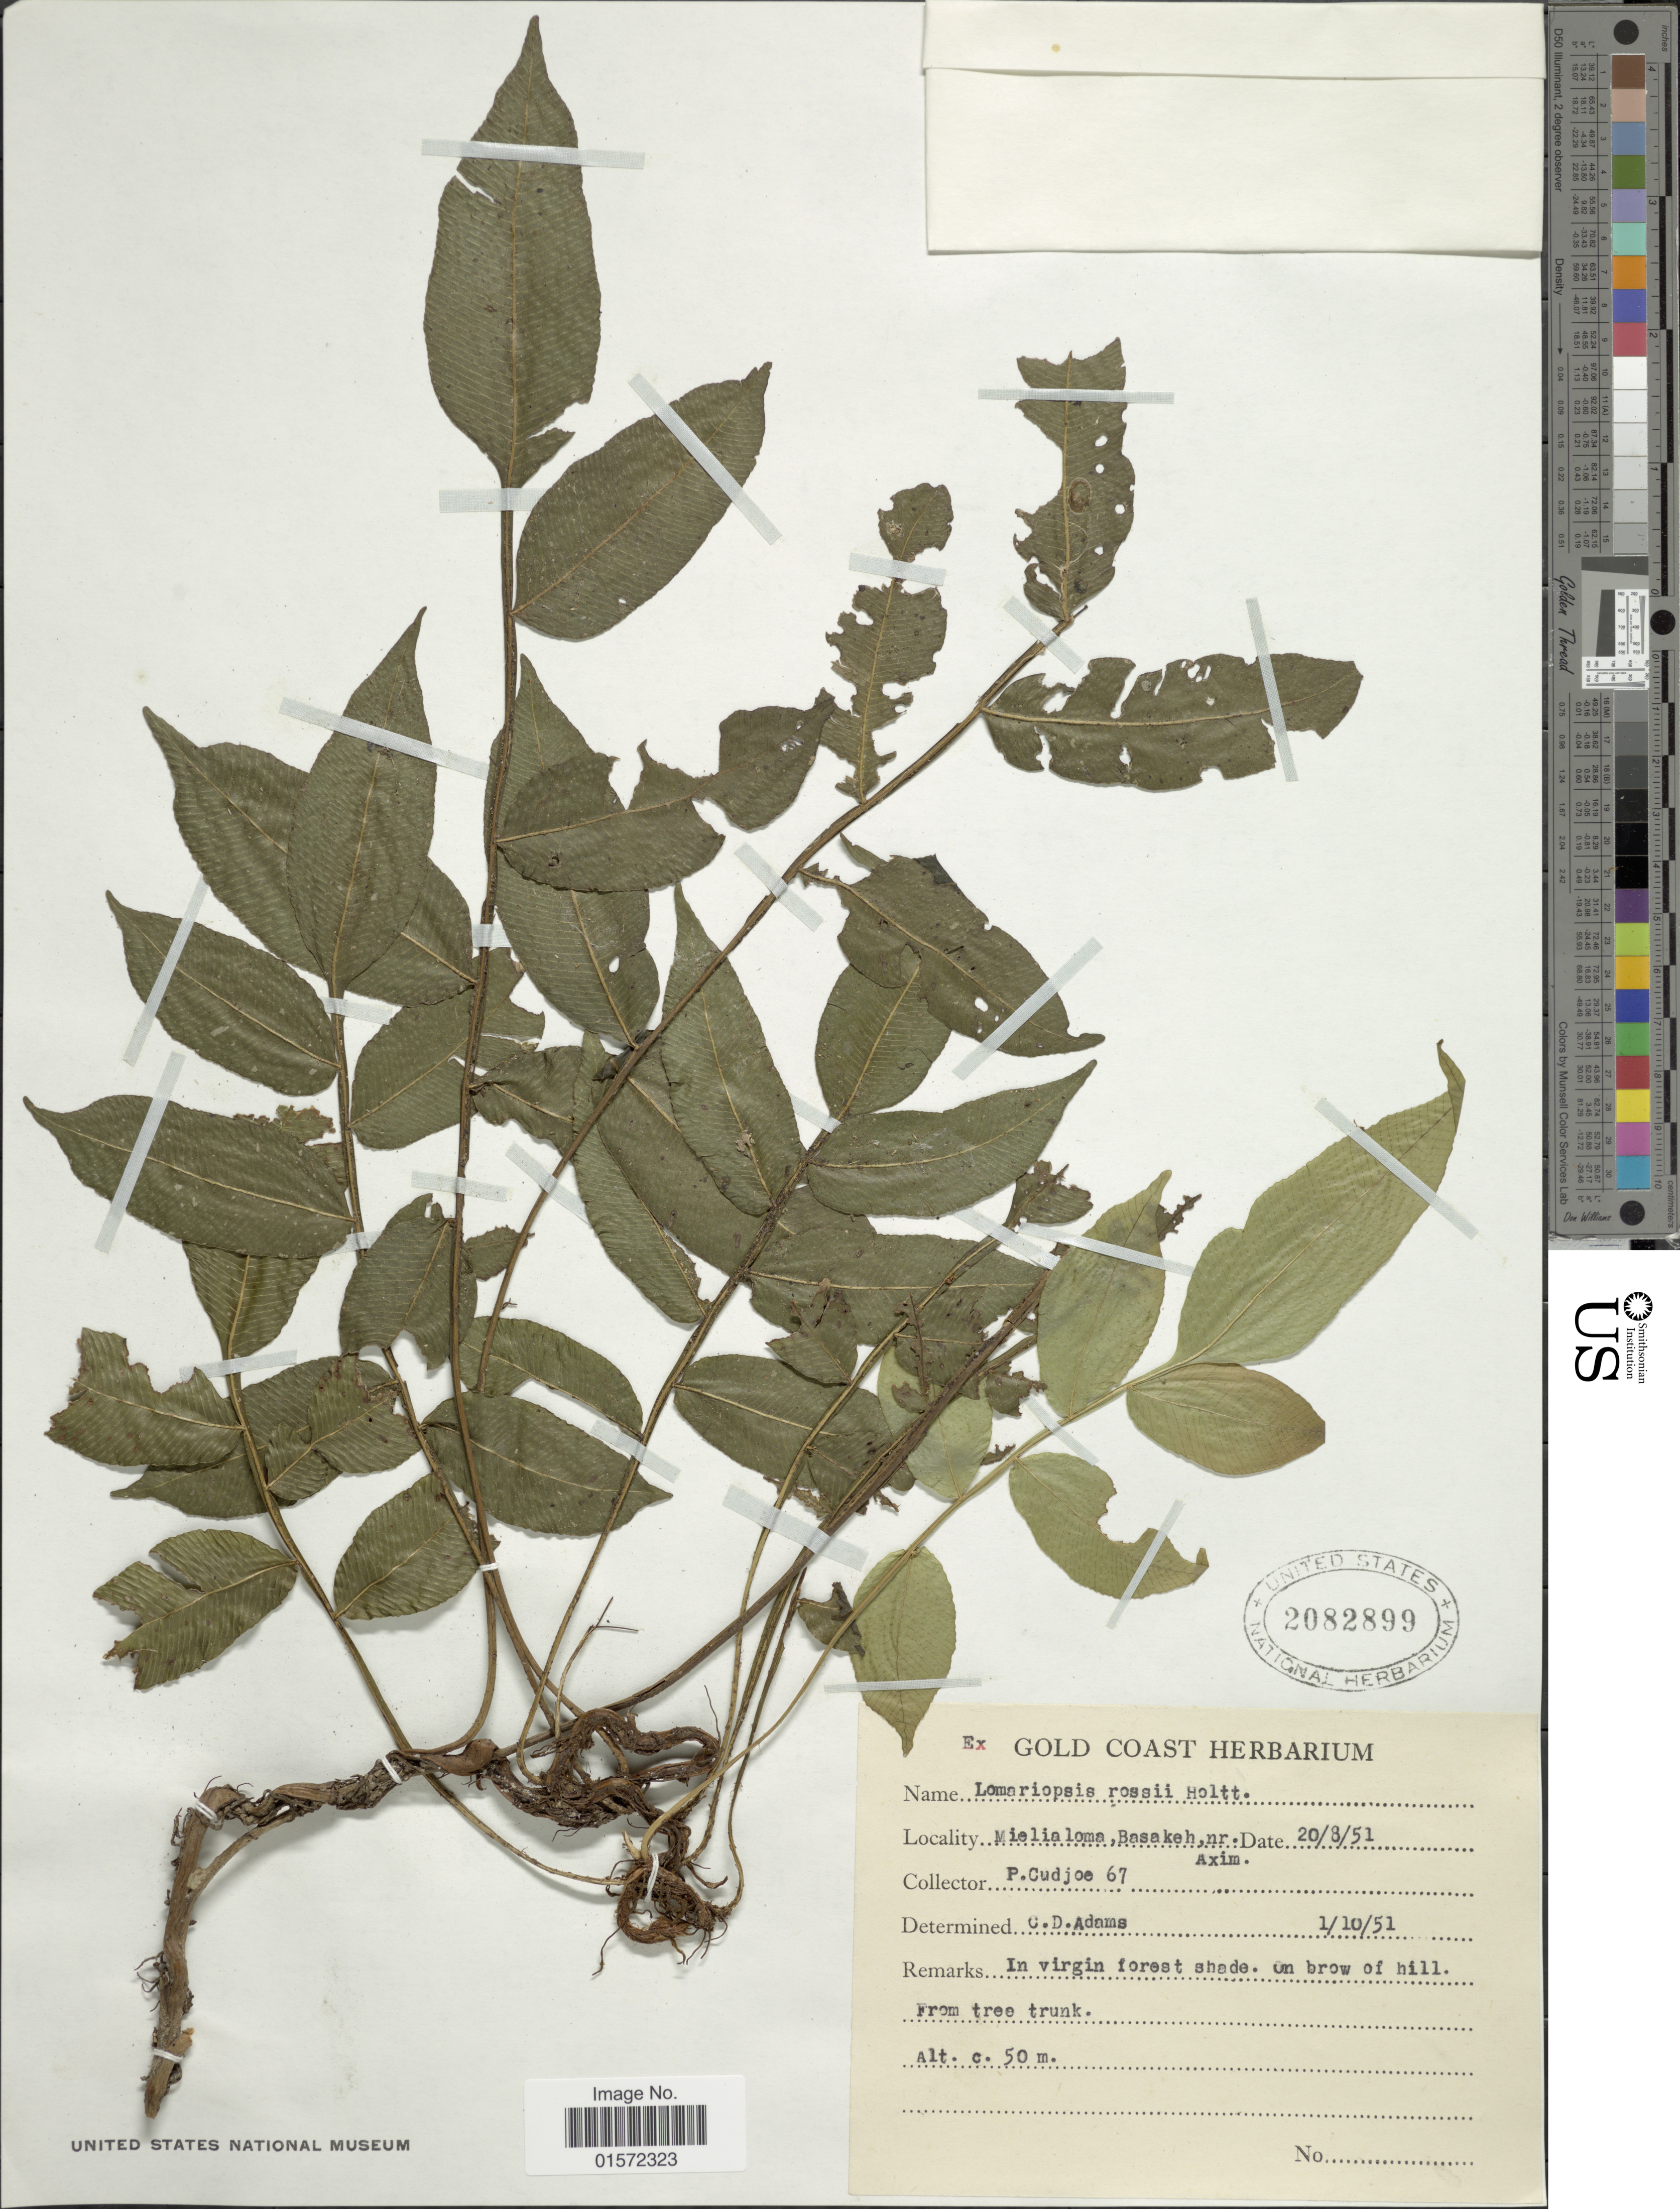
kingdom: Plantae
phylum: Tracheophyta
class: Polypodiopsida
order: Polypodiales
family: Lomariopsidaceae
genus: Lomariopsis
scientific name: Lomariopsis rossii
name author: Holttum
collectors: P. Cudjoe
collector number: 67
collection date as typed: Transcribed d/m/y: 1/10/51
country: Ghana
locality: Mielialoma, Basakeh, nr. Axim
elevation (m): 50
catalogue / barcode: US 2082899